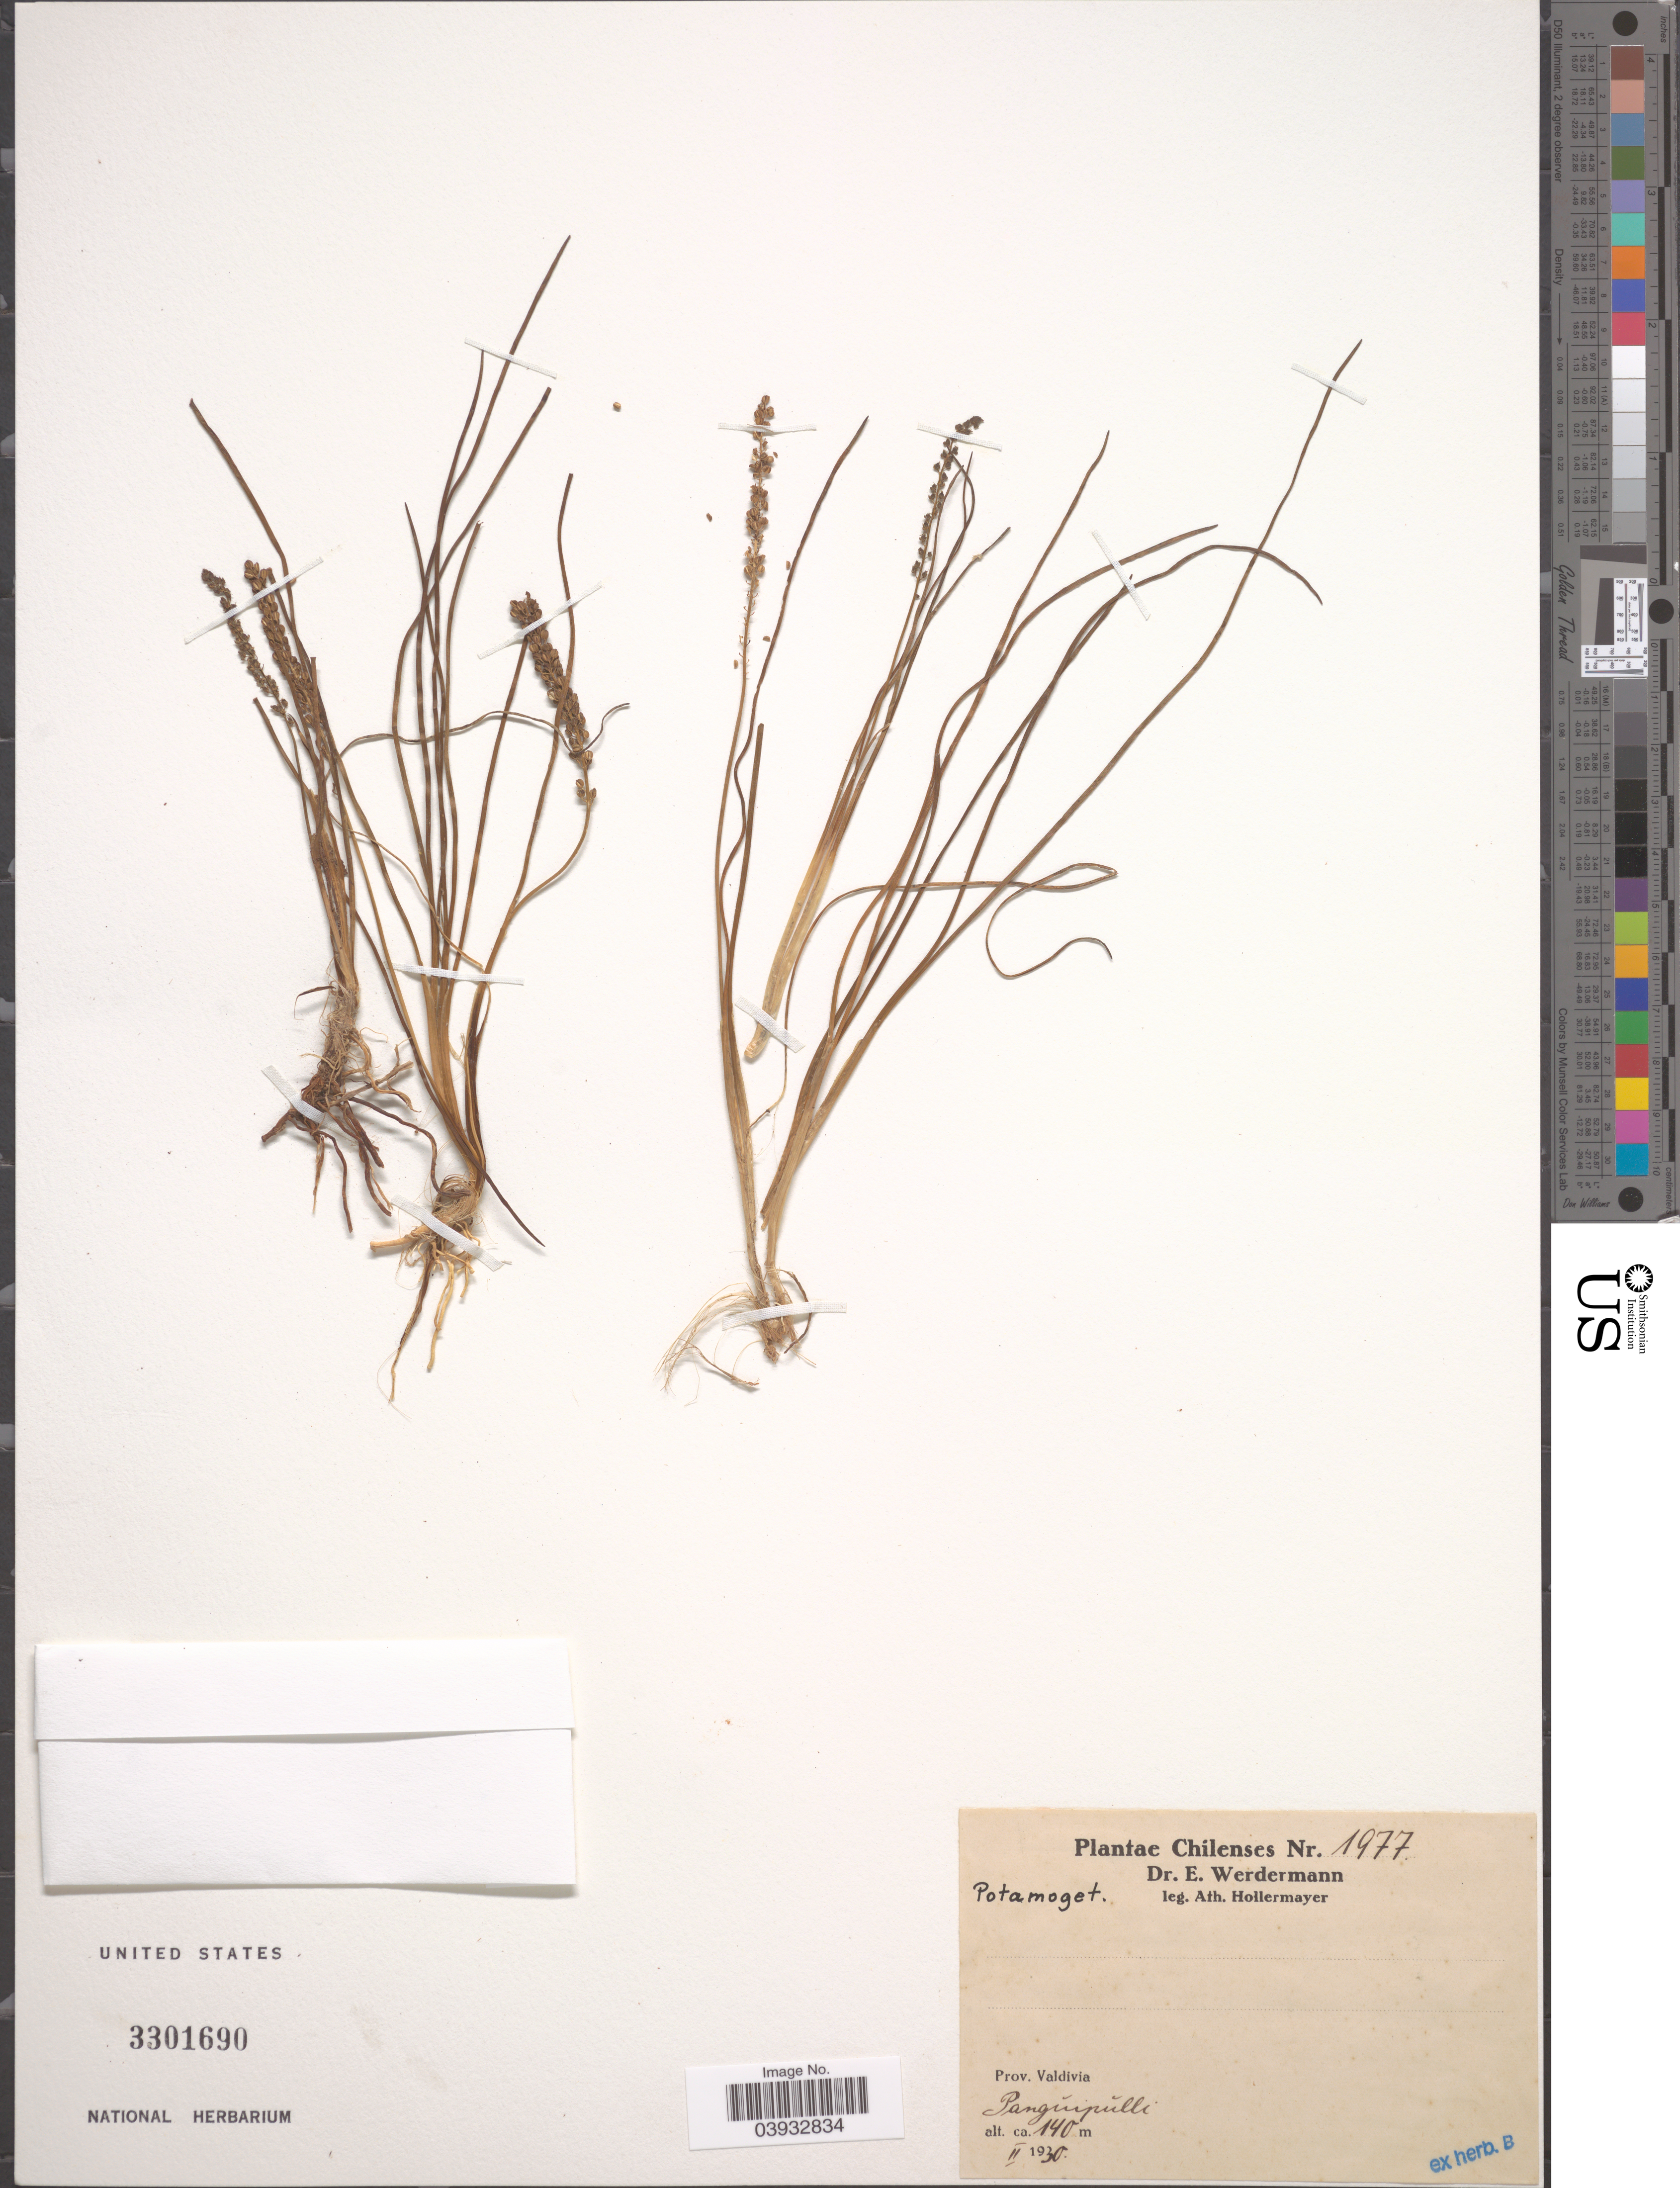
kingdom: Plantae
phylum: Tracheophyta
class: Liliopsida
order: Alismatales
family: Araceae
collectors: A. Hollermayer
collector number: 1977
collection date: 1930-02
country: Chile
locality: Prov. Valdivia. Panguipulli.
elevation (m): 140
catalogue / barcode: US 3301690